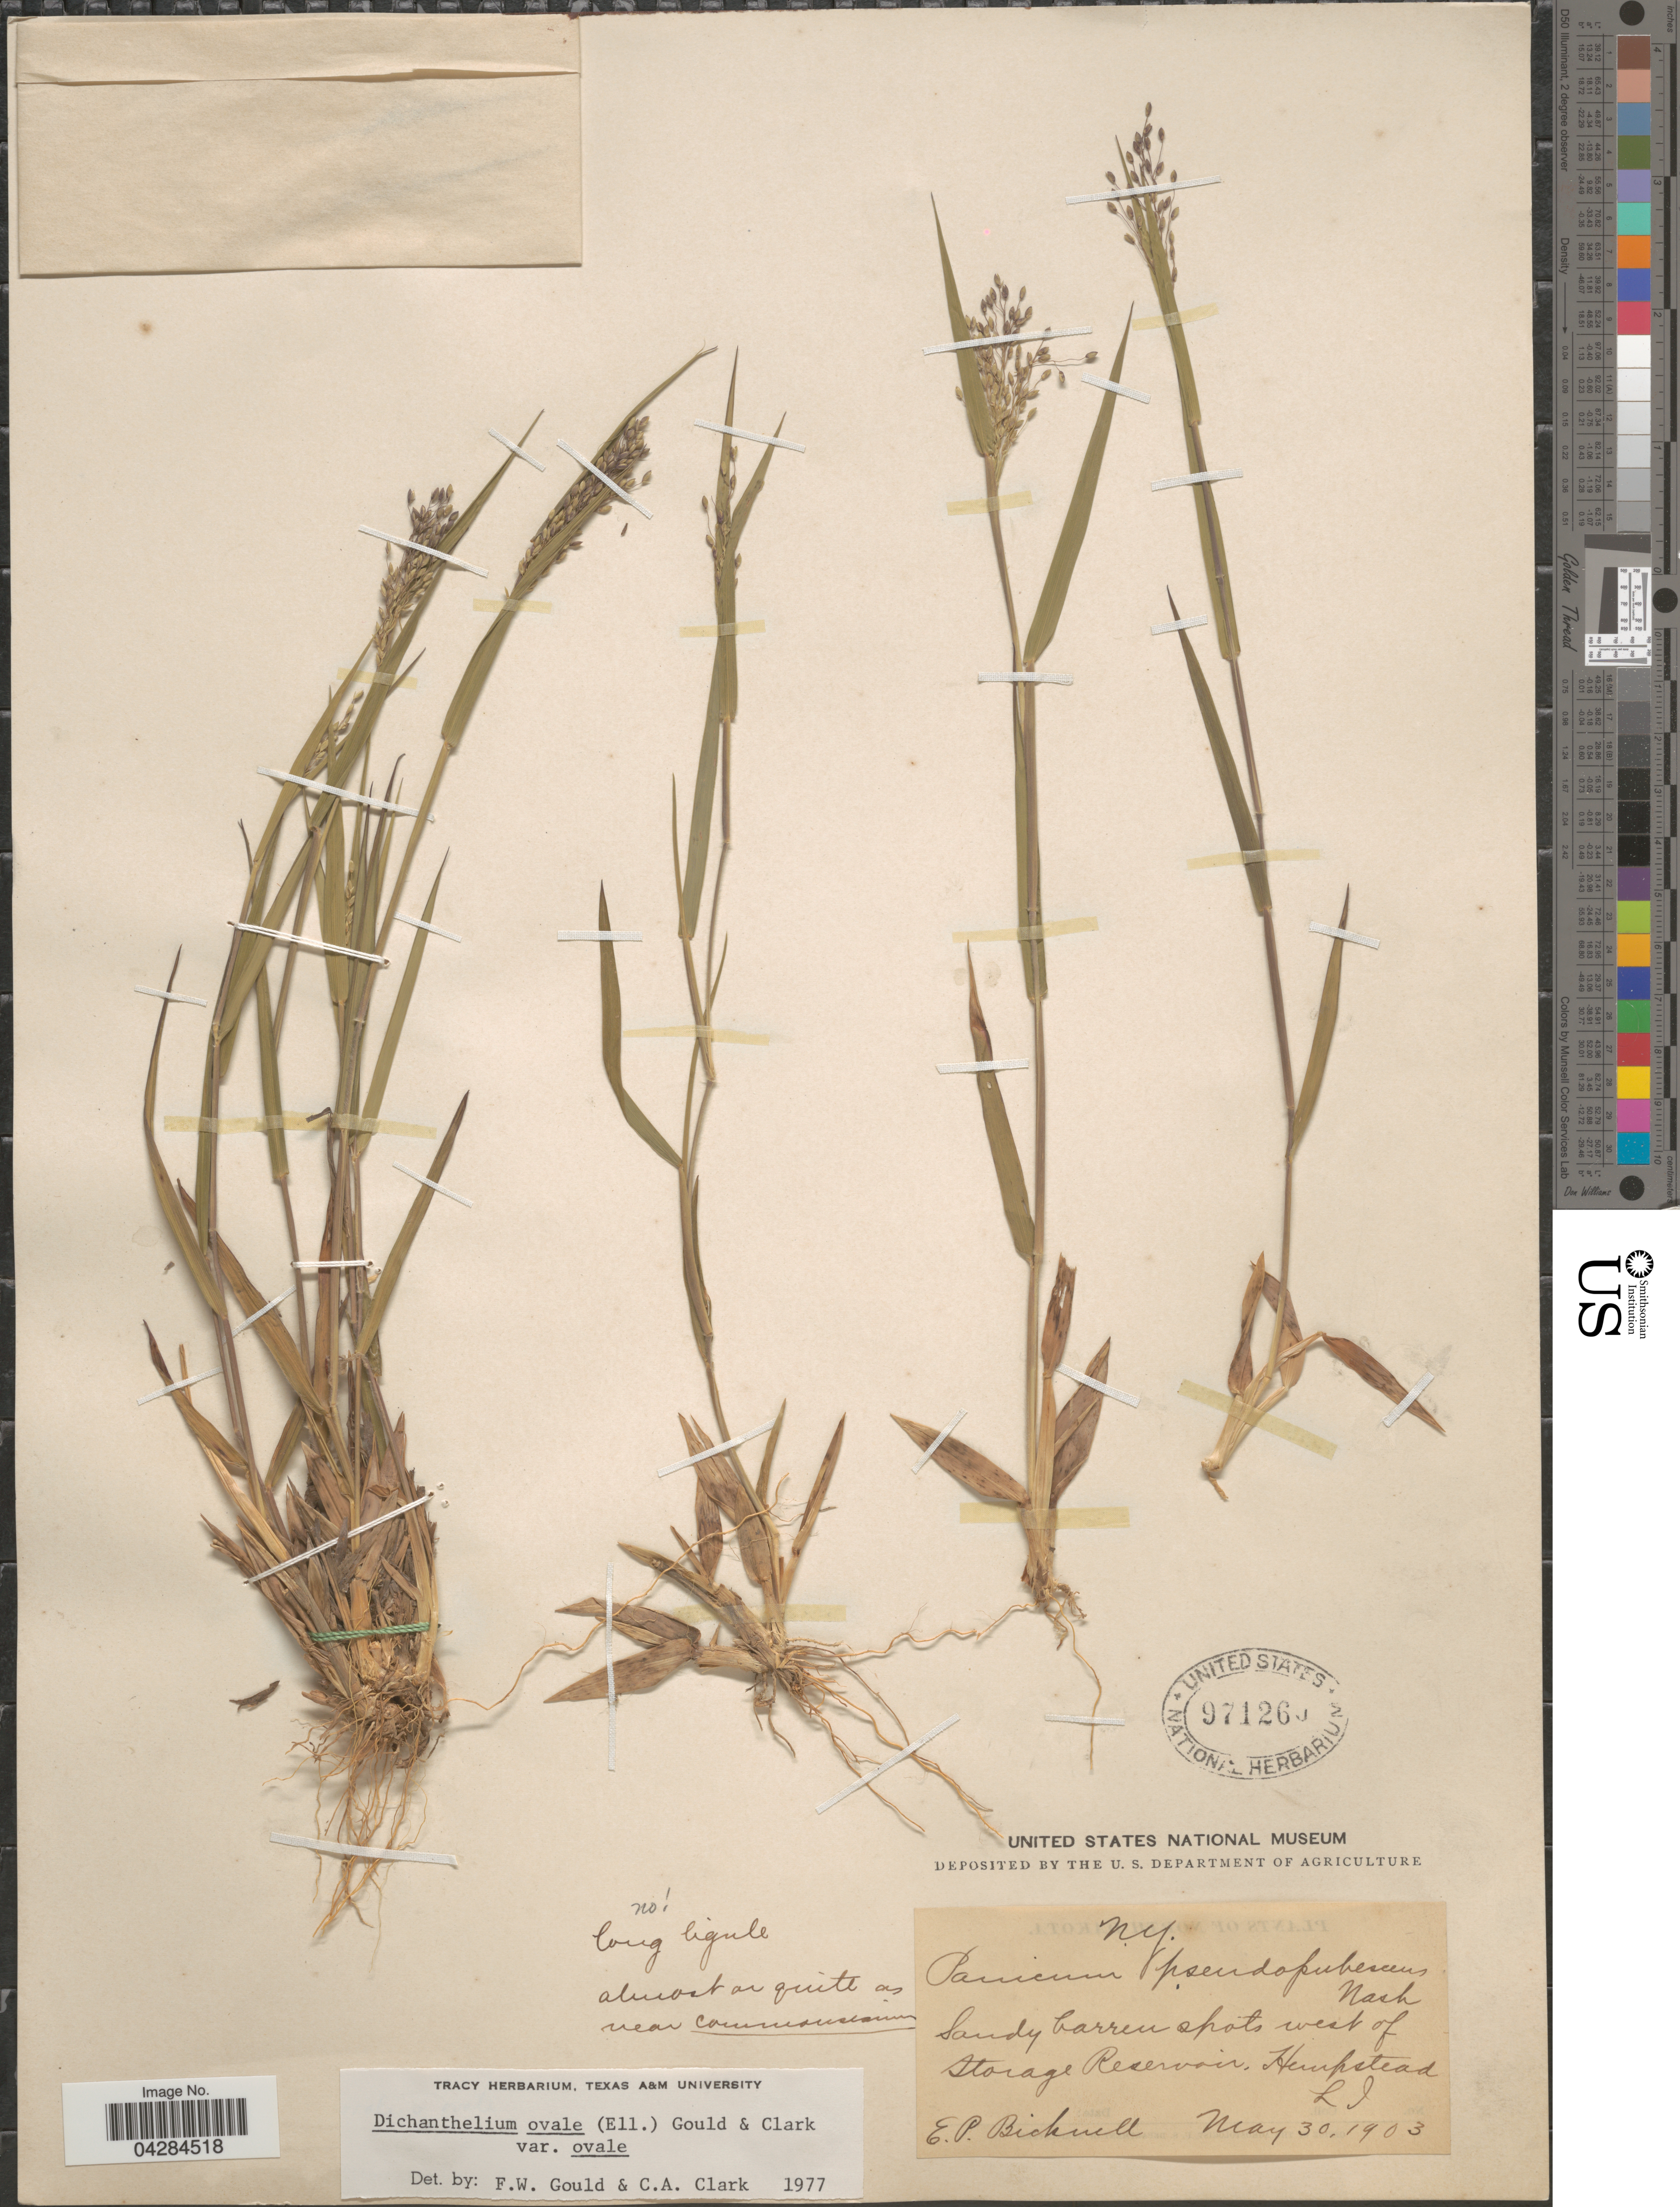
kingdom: Plantae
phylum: Tracheophyta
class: Liliopsida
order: Poales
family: Poaceae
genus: Dichanthelium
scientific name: Dichanthelium ovale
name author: (Elliott) Gould & C.A. Clark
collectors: E. P. Bicknell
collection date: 1903-05-30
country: United States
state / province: New York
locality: Sandy barren spots west of Storage Reservoir, Hempstead LI.